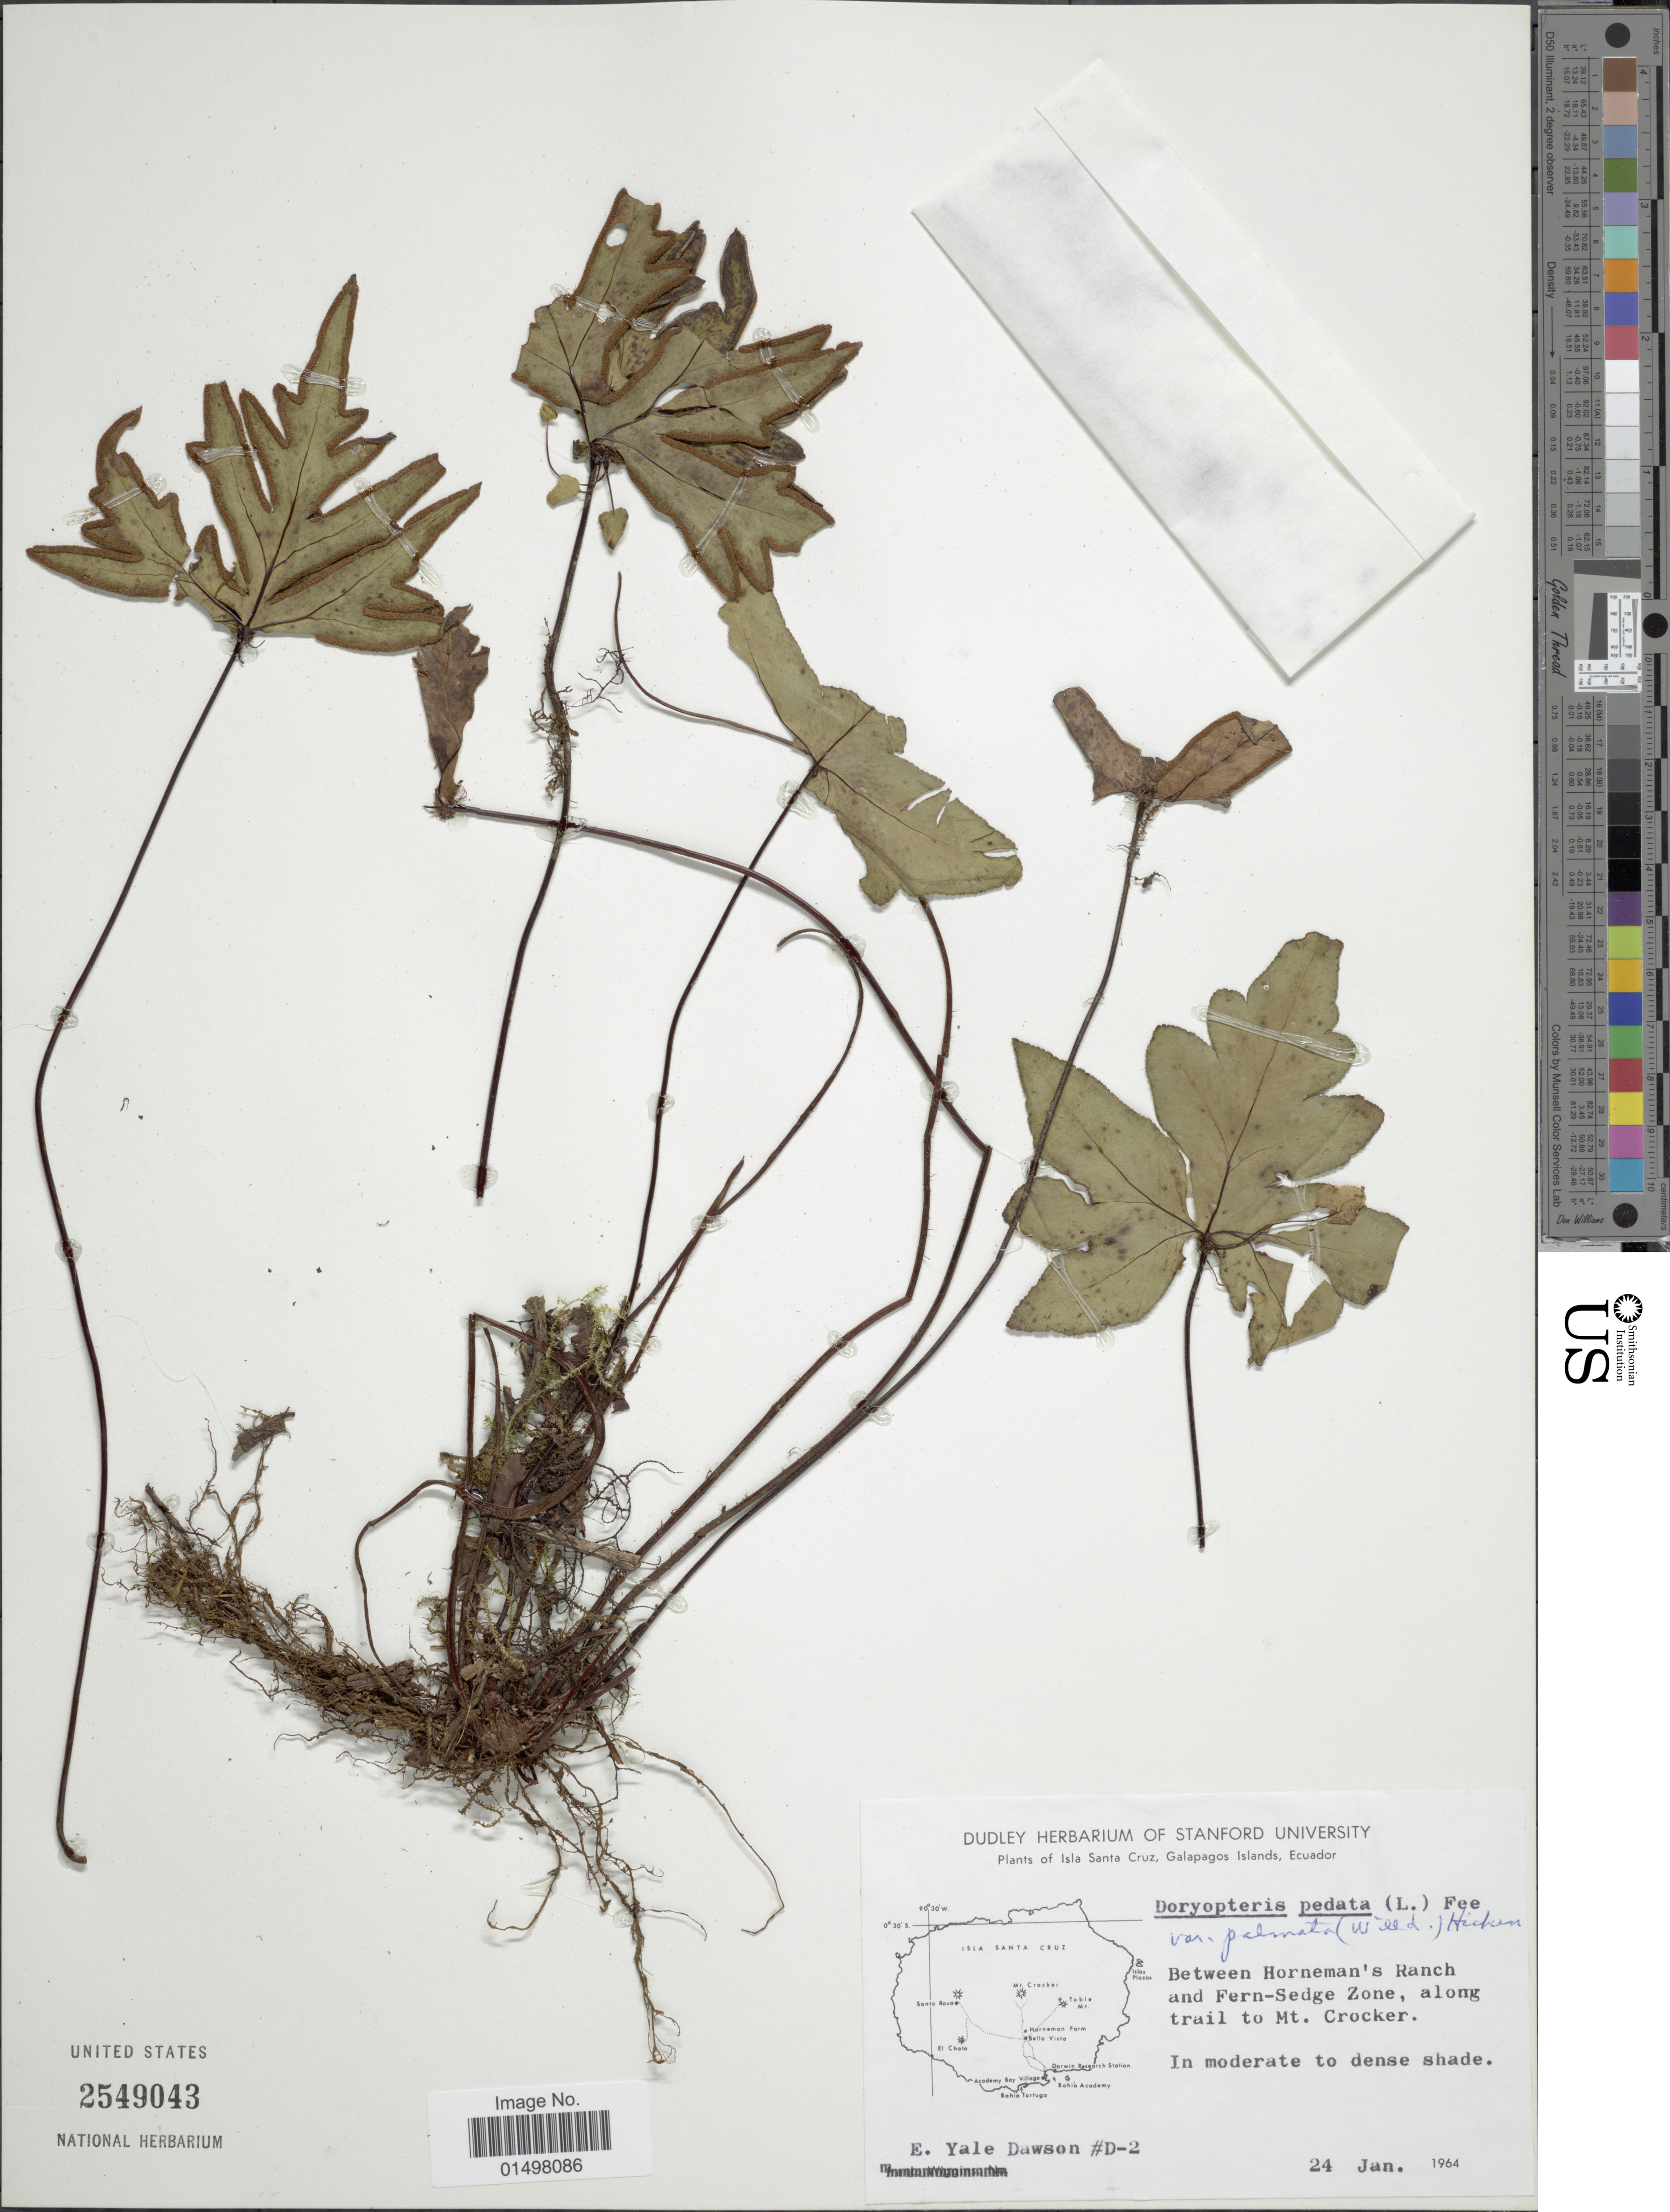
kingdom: Plantae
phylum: Tracheophyta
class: Polypodiopsida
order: Polypodiales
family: Pteridaceae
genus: Doryopteris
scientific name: Doryopteris pedata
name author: (L.) Fée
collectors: N. Yensen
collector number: D-2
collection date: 1964-01-24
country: Ecuador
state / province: Colón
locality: Isla Santa Cruz, Galapagos Islands. Between Horneman's Ranch and Fern-Sedge Zone, along trail to Mt. Crocker.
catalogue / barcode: US 2549043